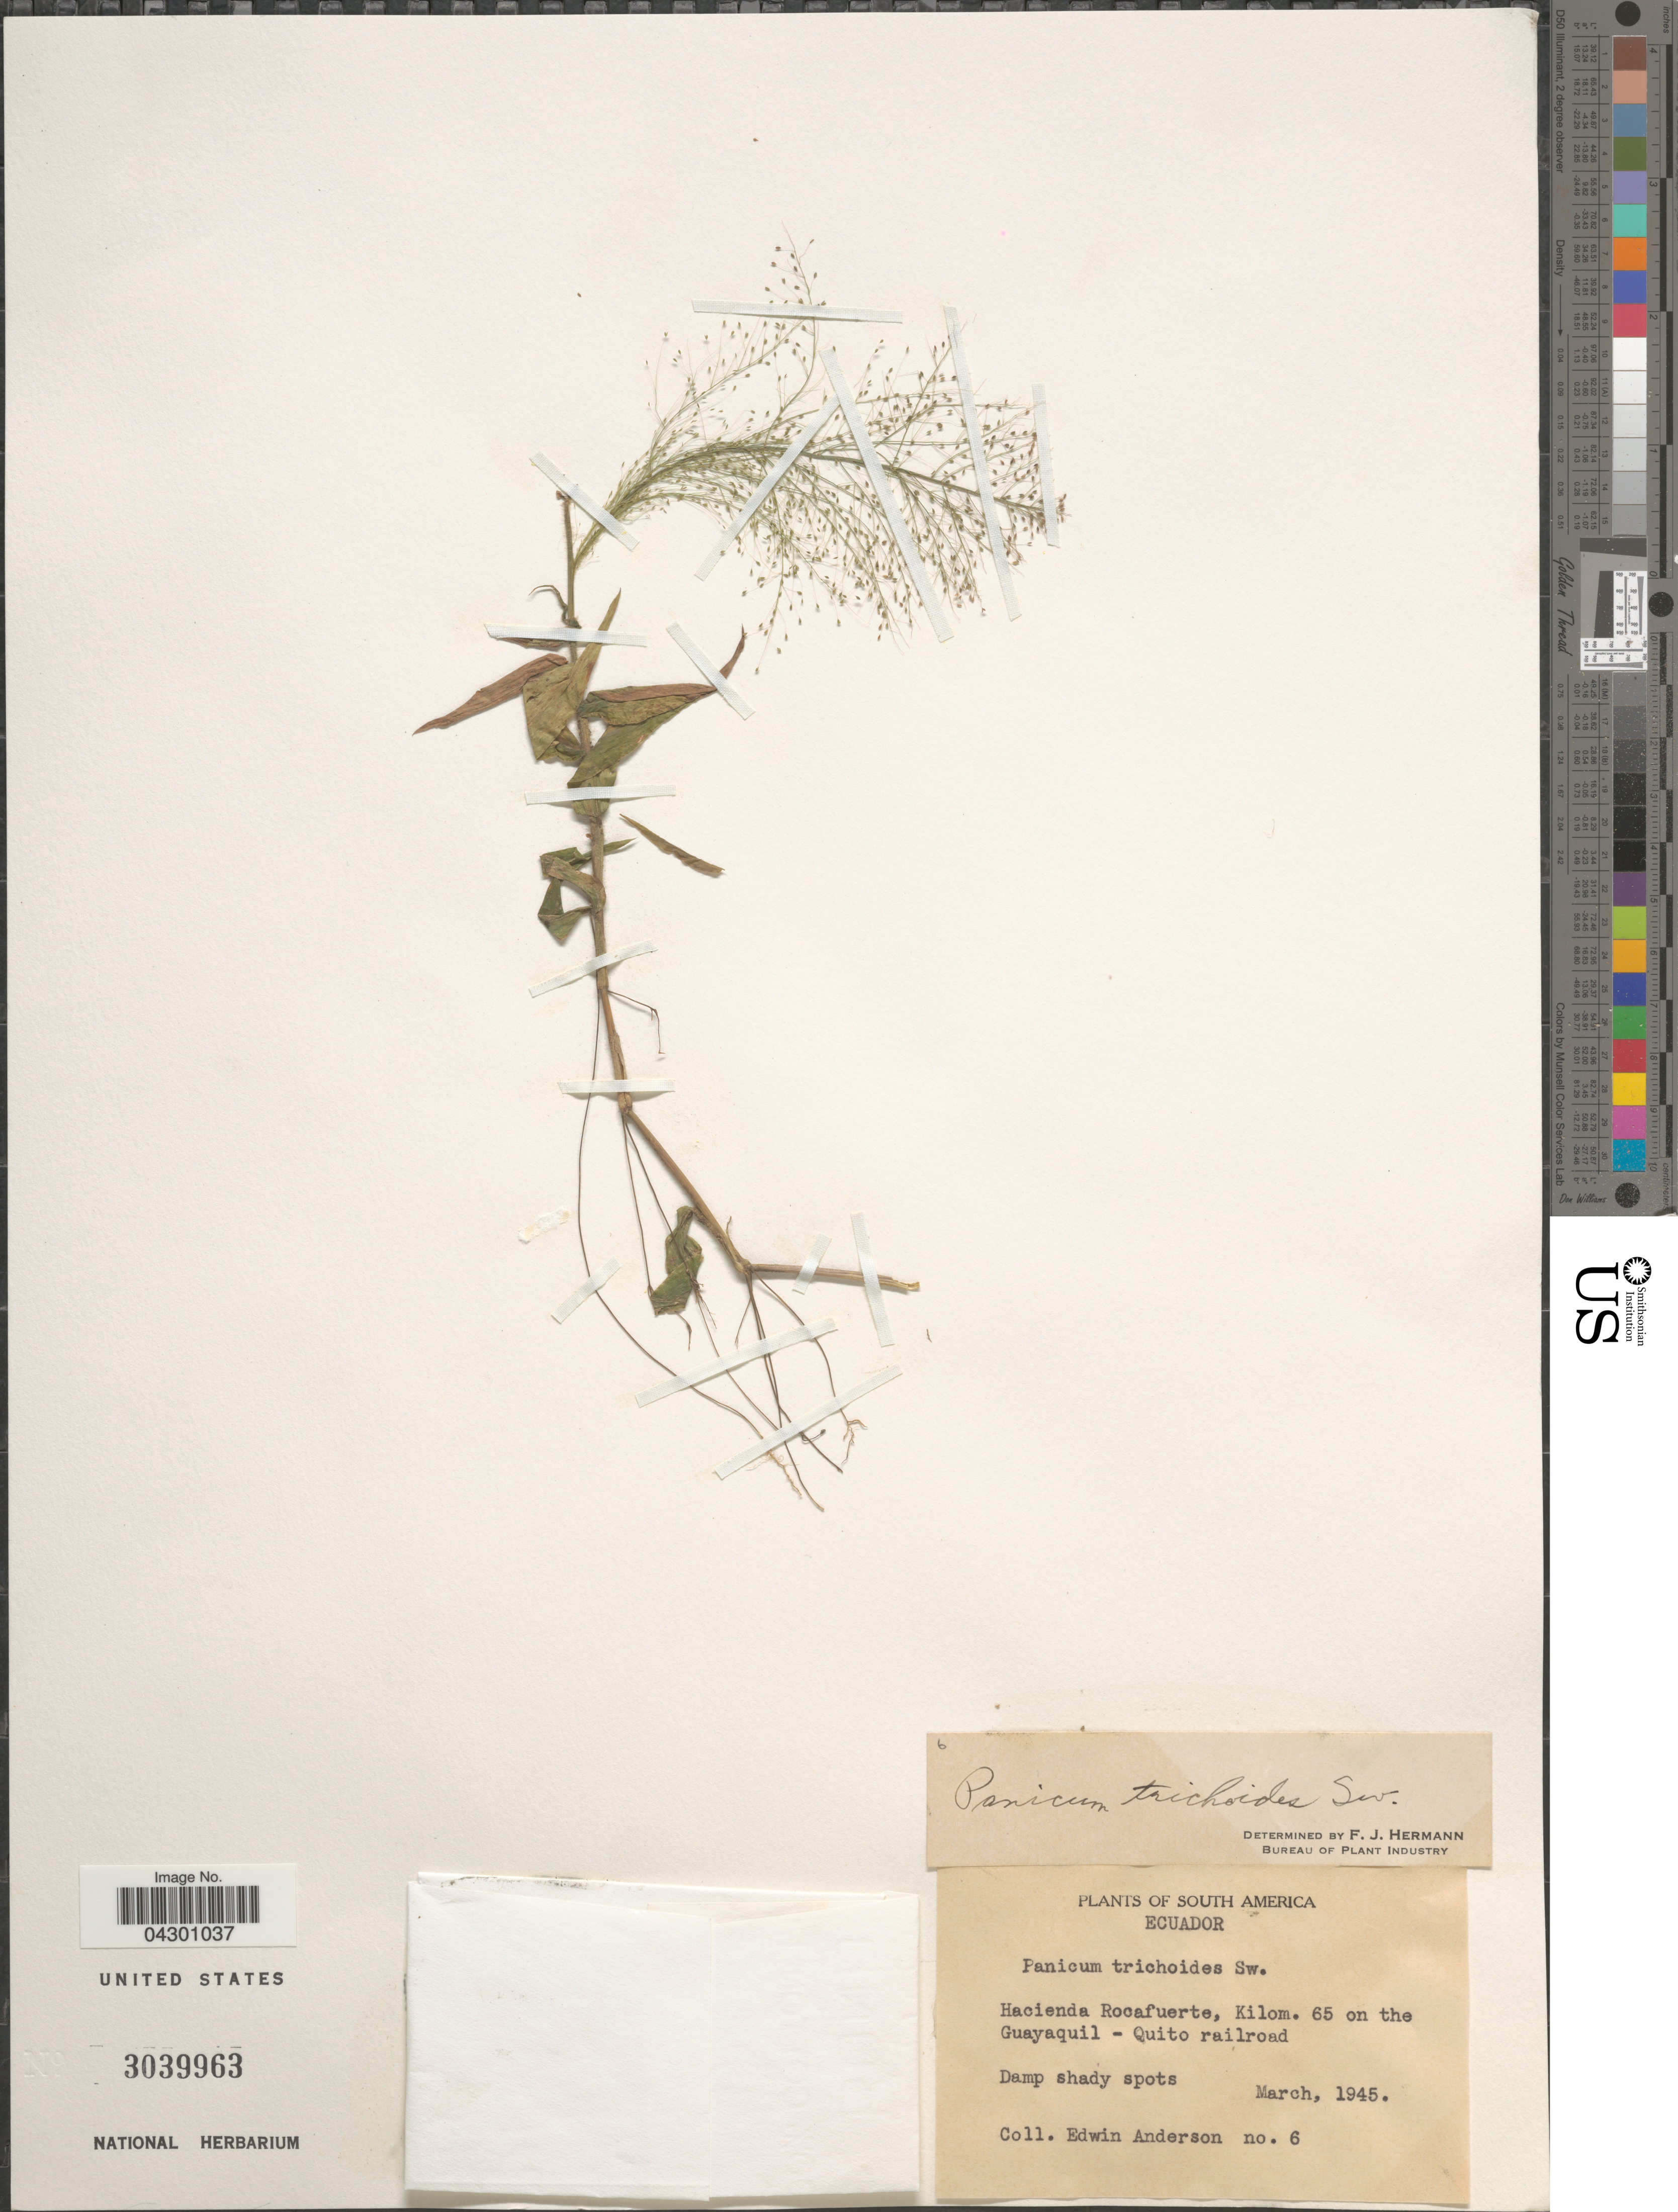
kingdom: Plantae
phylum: Tracheophyta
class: Liliopsida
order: Poales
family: Poaceae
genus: Panicum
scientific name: Panicum trichoides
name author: Sw.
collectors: E. Anderson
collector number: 6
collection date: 1945-03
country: Ecuador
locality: Hacienda Rocafuerte, Kilom. 65 on the Guayaquil - Quito railroad.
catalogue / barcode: US 3039963